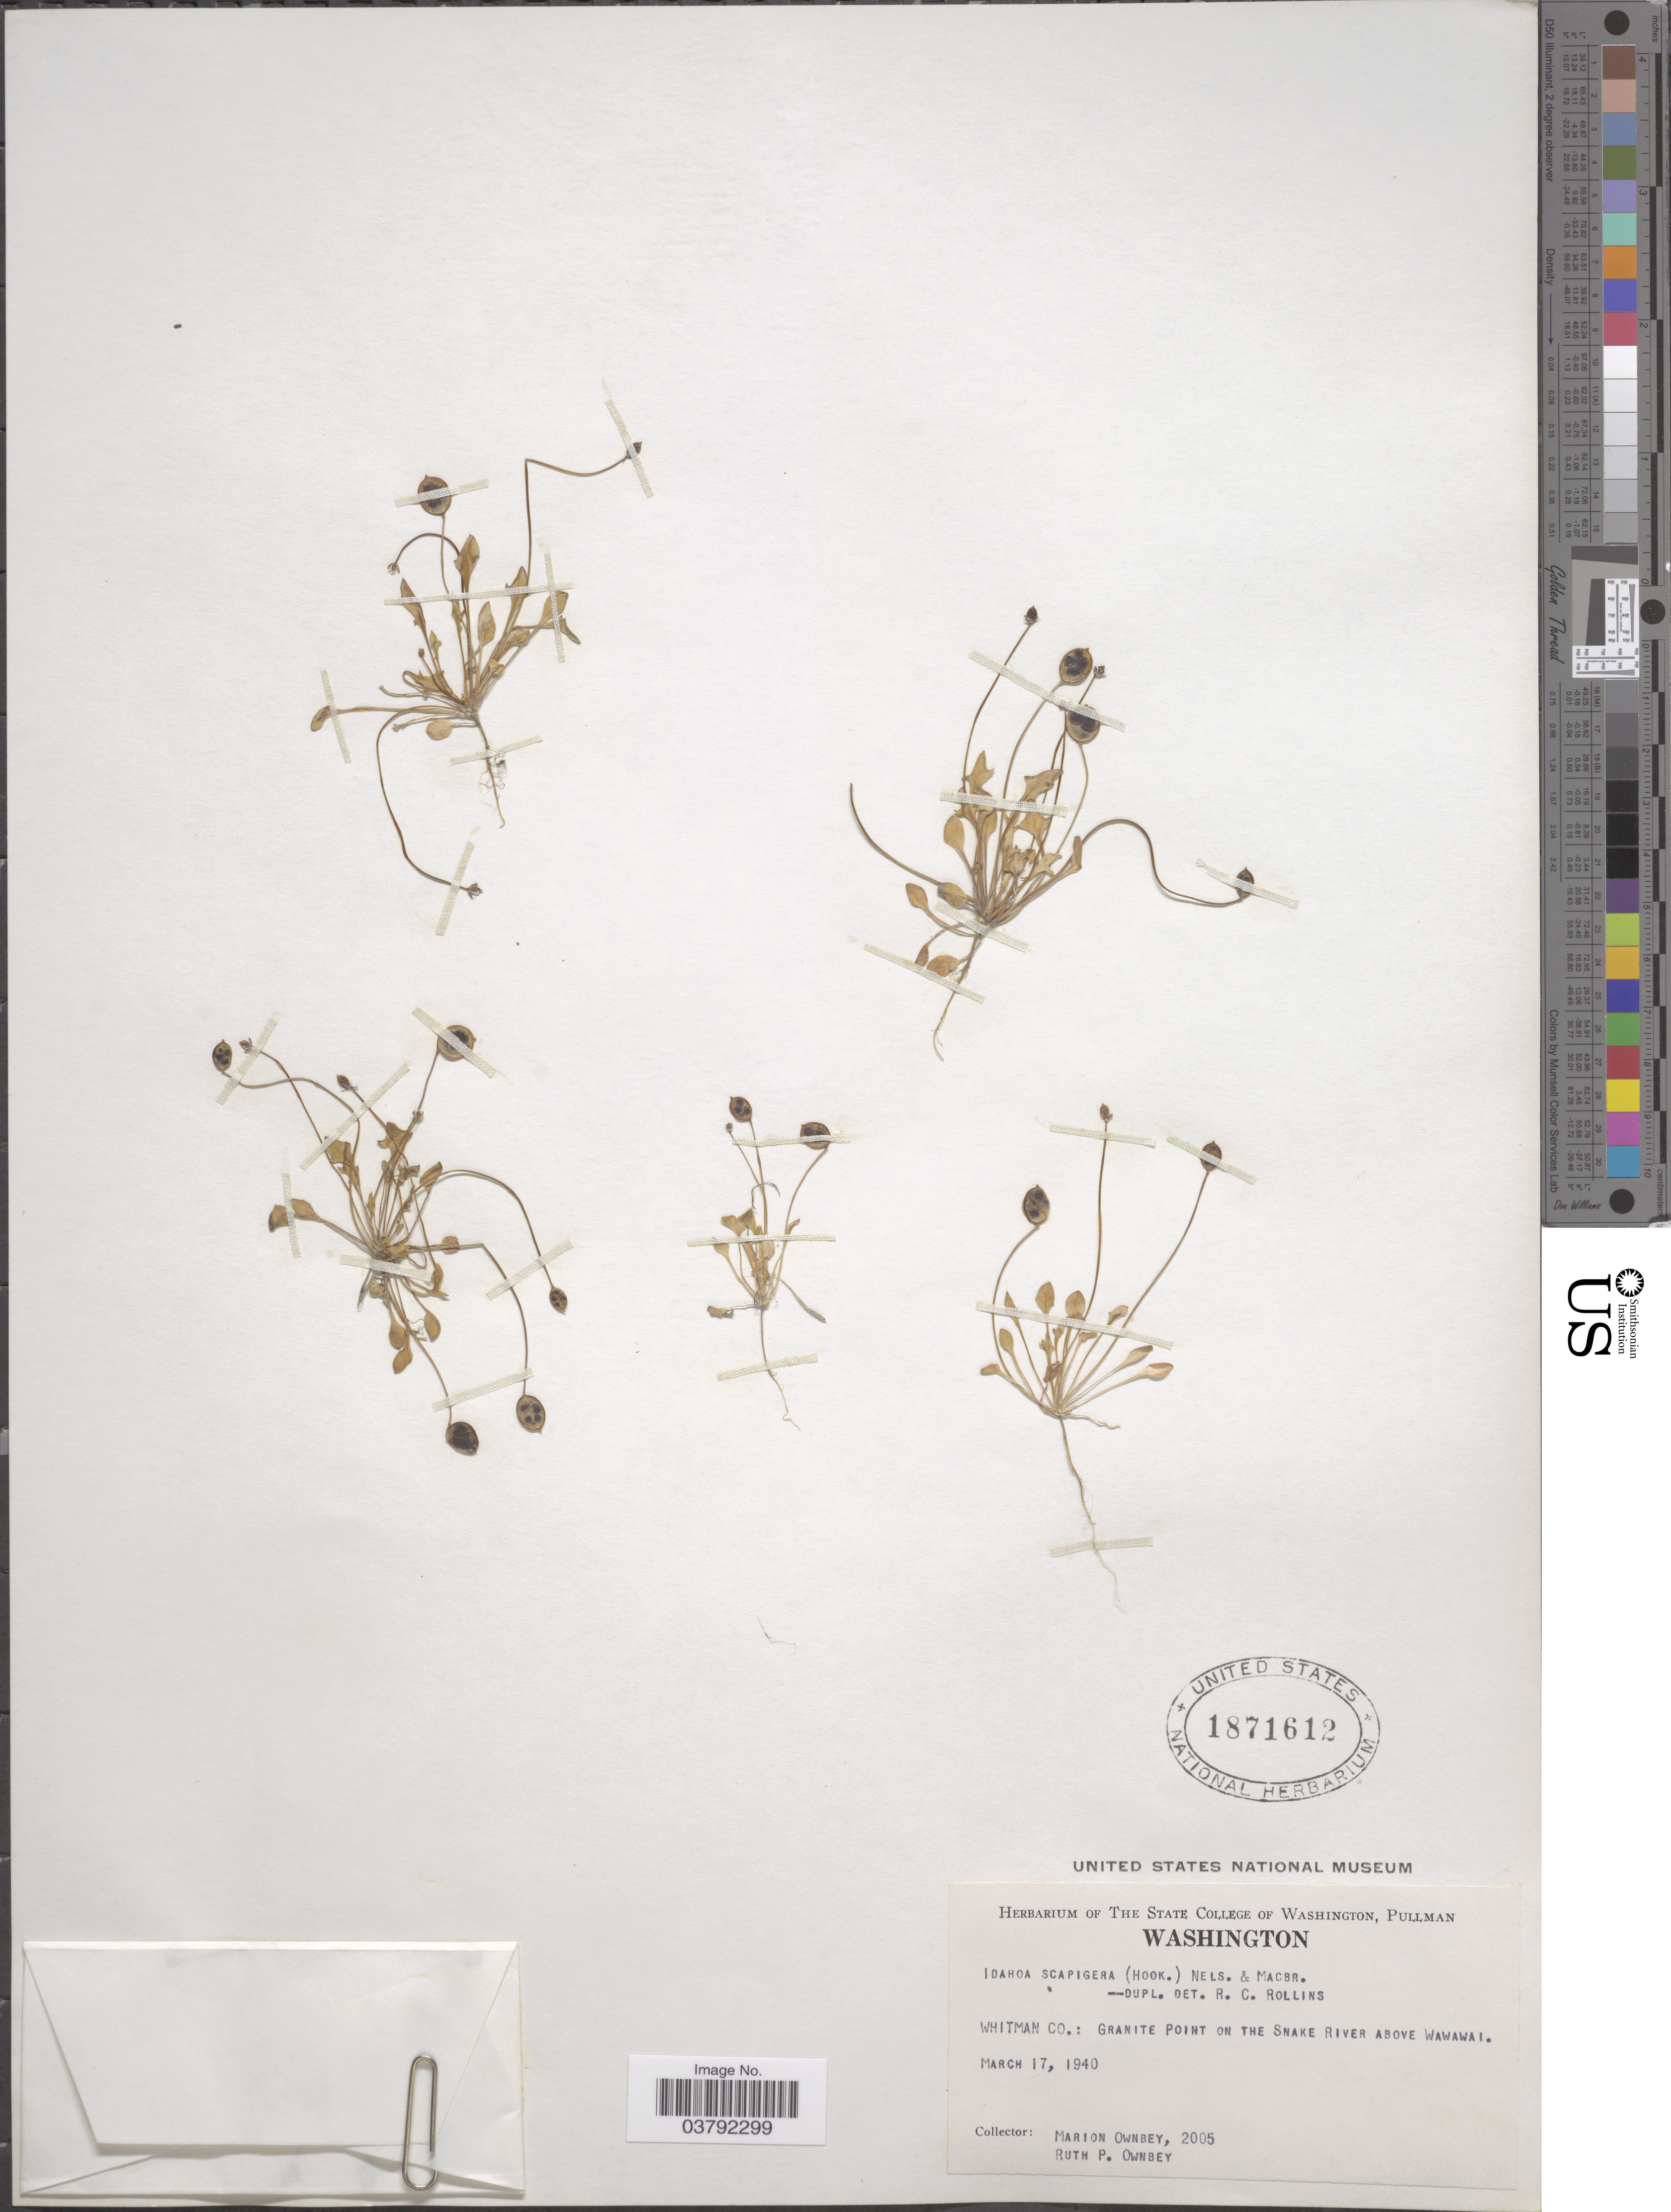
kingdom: Plantae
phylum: Tracheophyta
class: Magnoliopsida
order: Brassicales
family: Brassicaceae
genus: Idahoa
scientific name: Idahoa scapigera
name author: A. Nelson & J.F. Macbr.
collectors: M. Ownbey & R. Ownbey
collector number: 2005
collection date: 1940-03-17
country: United States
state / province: Washington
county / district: Whitman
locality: Whitman Co.: Granite point on the Snake River above Wawawai.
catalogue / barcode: US 1871612